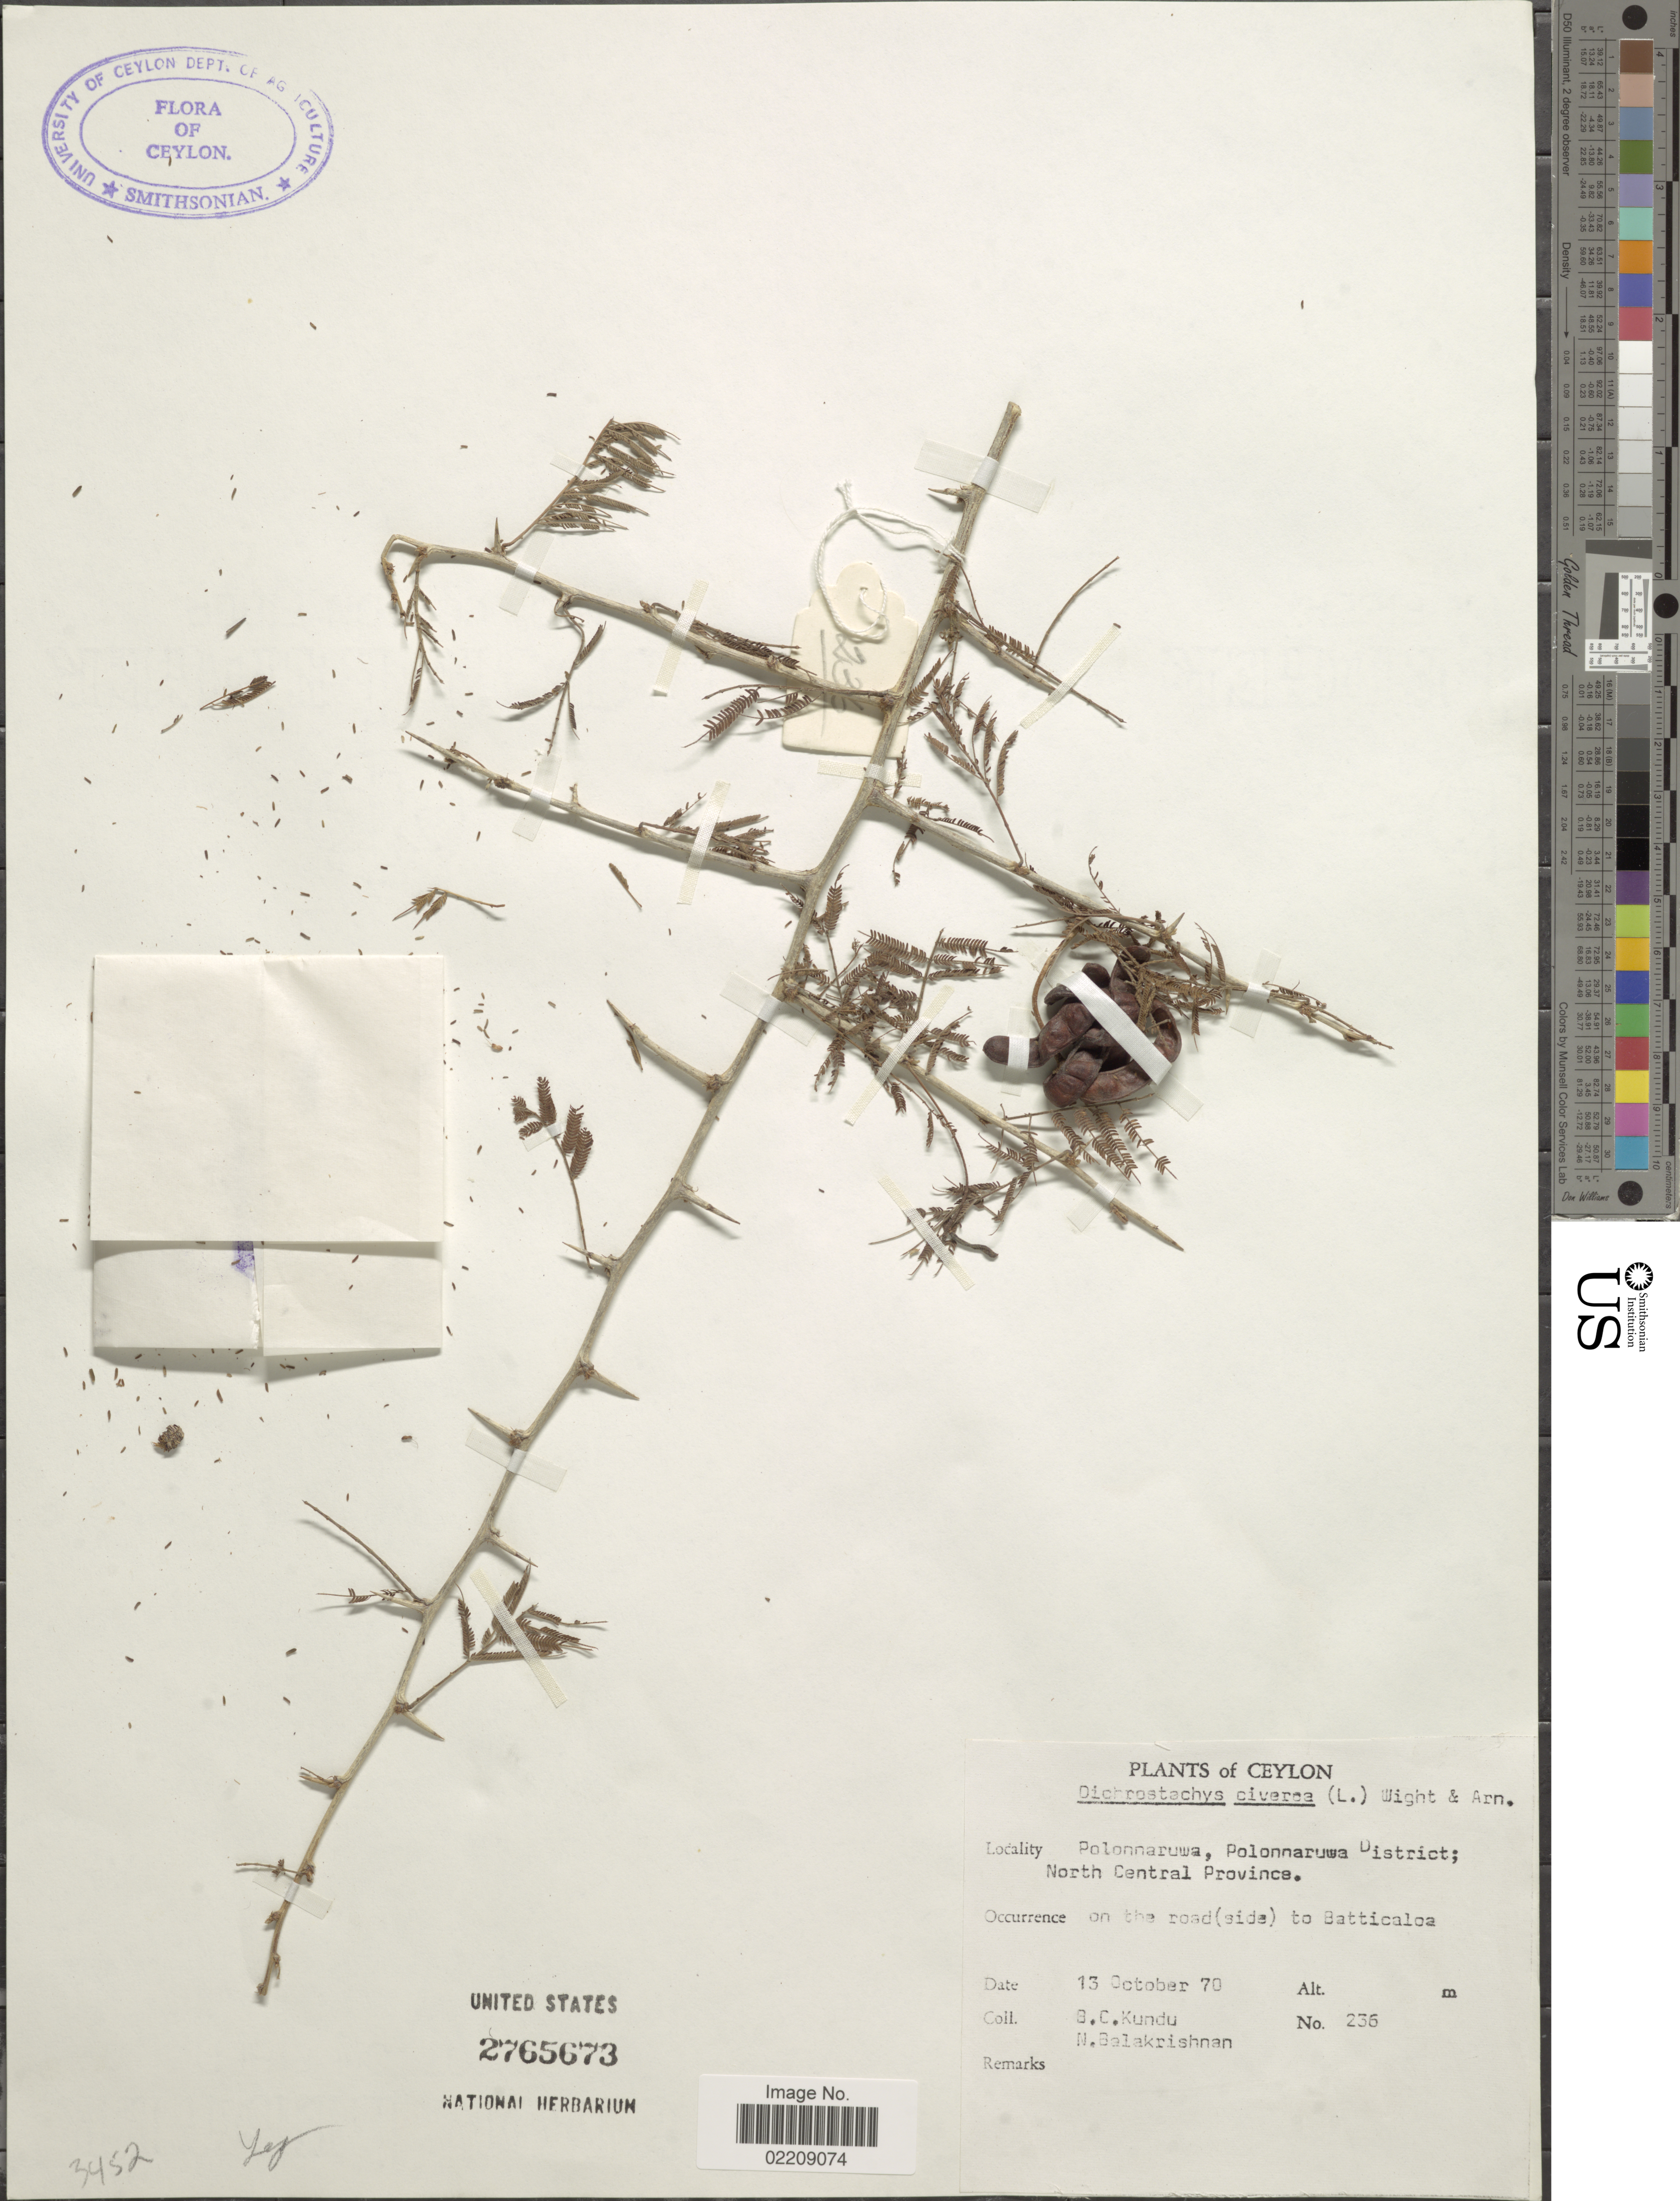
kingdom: Plantae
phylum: Tracheophyta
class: Magnoliopsida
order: Fabales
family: Fabaceae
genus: Dichrostachys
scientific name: Dichrostachys cinerea R. Vig., nom. illeg.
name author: R. Vig.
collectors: B. C. Kundu & N. Balakrishnan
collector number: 236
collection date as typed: Transcribed d/m/y: 13/10/70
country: Sri Lanka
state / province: North Central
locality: Ceylon, Plonnaruwa, Polonnarwa District; North Central Province, on the road(side) to Batticaloa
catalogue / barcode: US 2765673